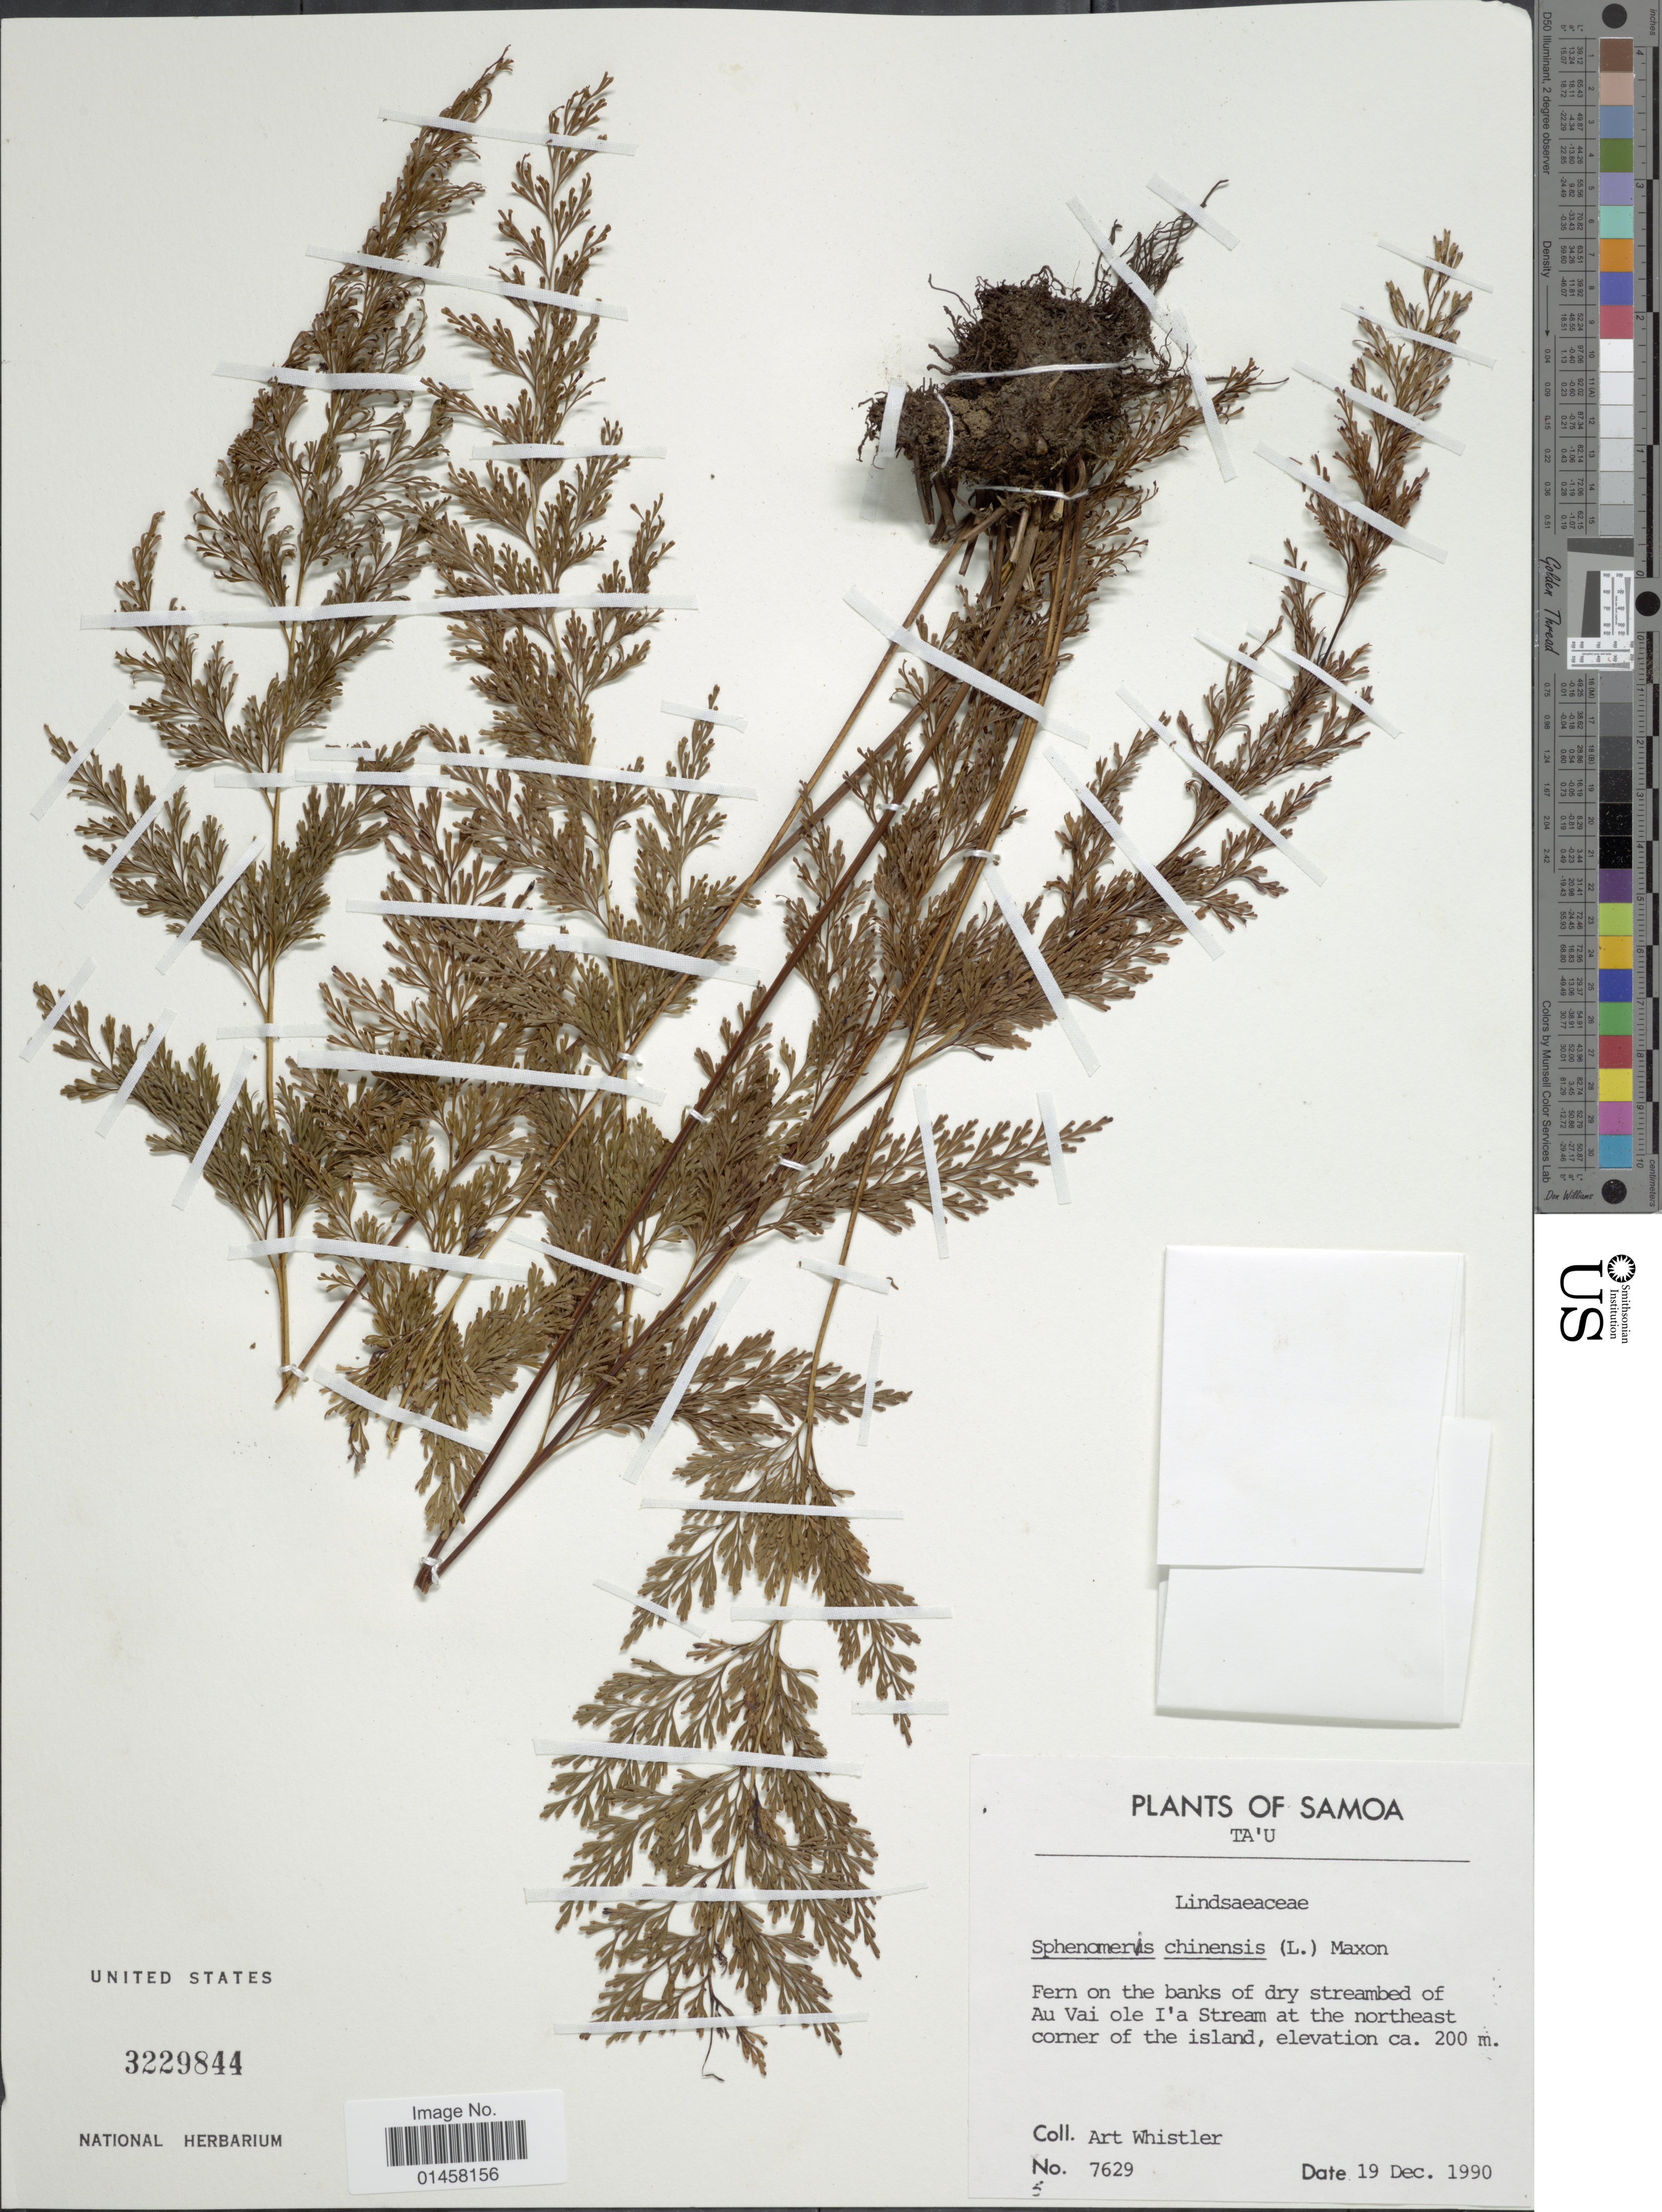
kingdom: Plantae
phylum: Tracheophyta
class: Polypodiopsida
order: Polypodiales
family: Lindsaeaceae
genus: Sphenomeris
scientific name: Sphenomeris chinensis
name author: (L.) Maxon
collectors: A. Whistler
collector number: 7629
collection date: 1990-12-19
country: American Samoa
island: Ta'u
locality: Ta'u. Fern on the banks of dry streambed of Au Vai ole I'a Stream at the northeast corner of the Island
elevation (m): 200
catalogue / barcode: US 3229844